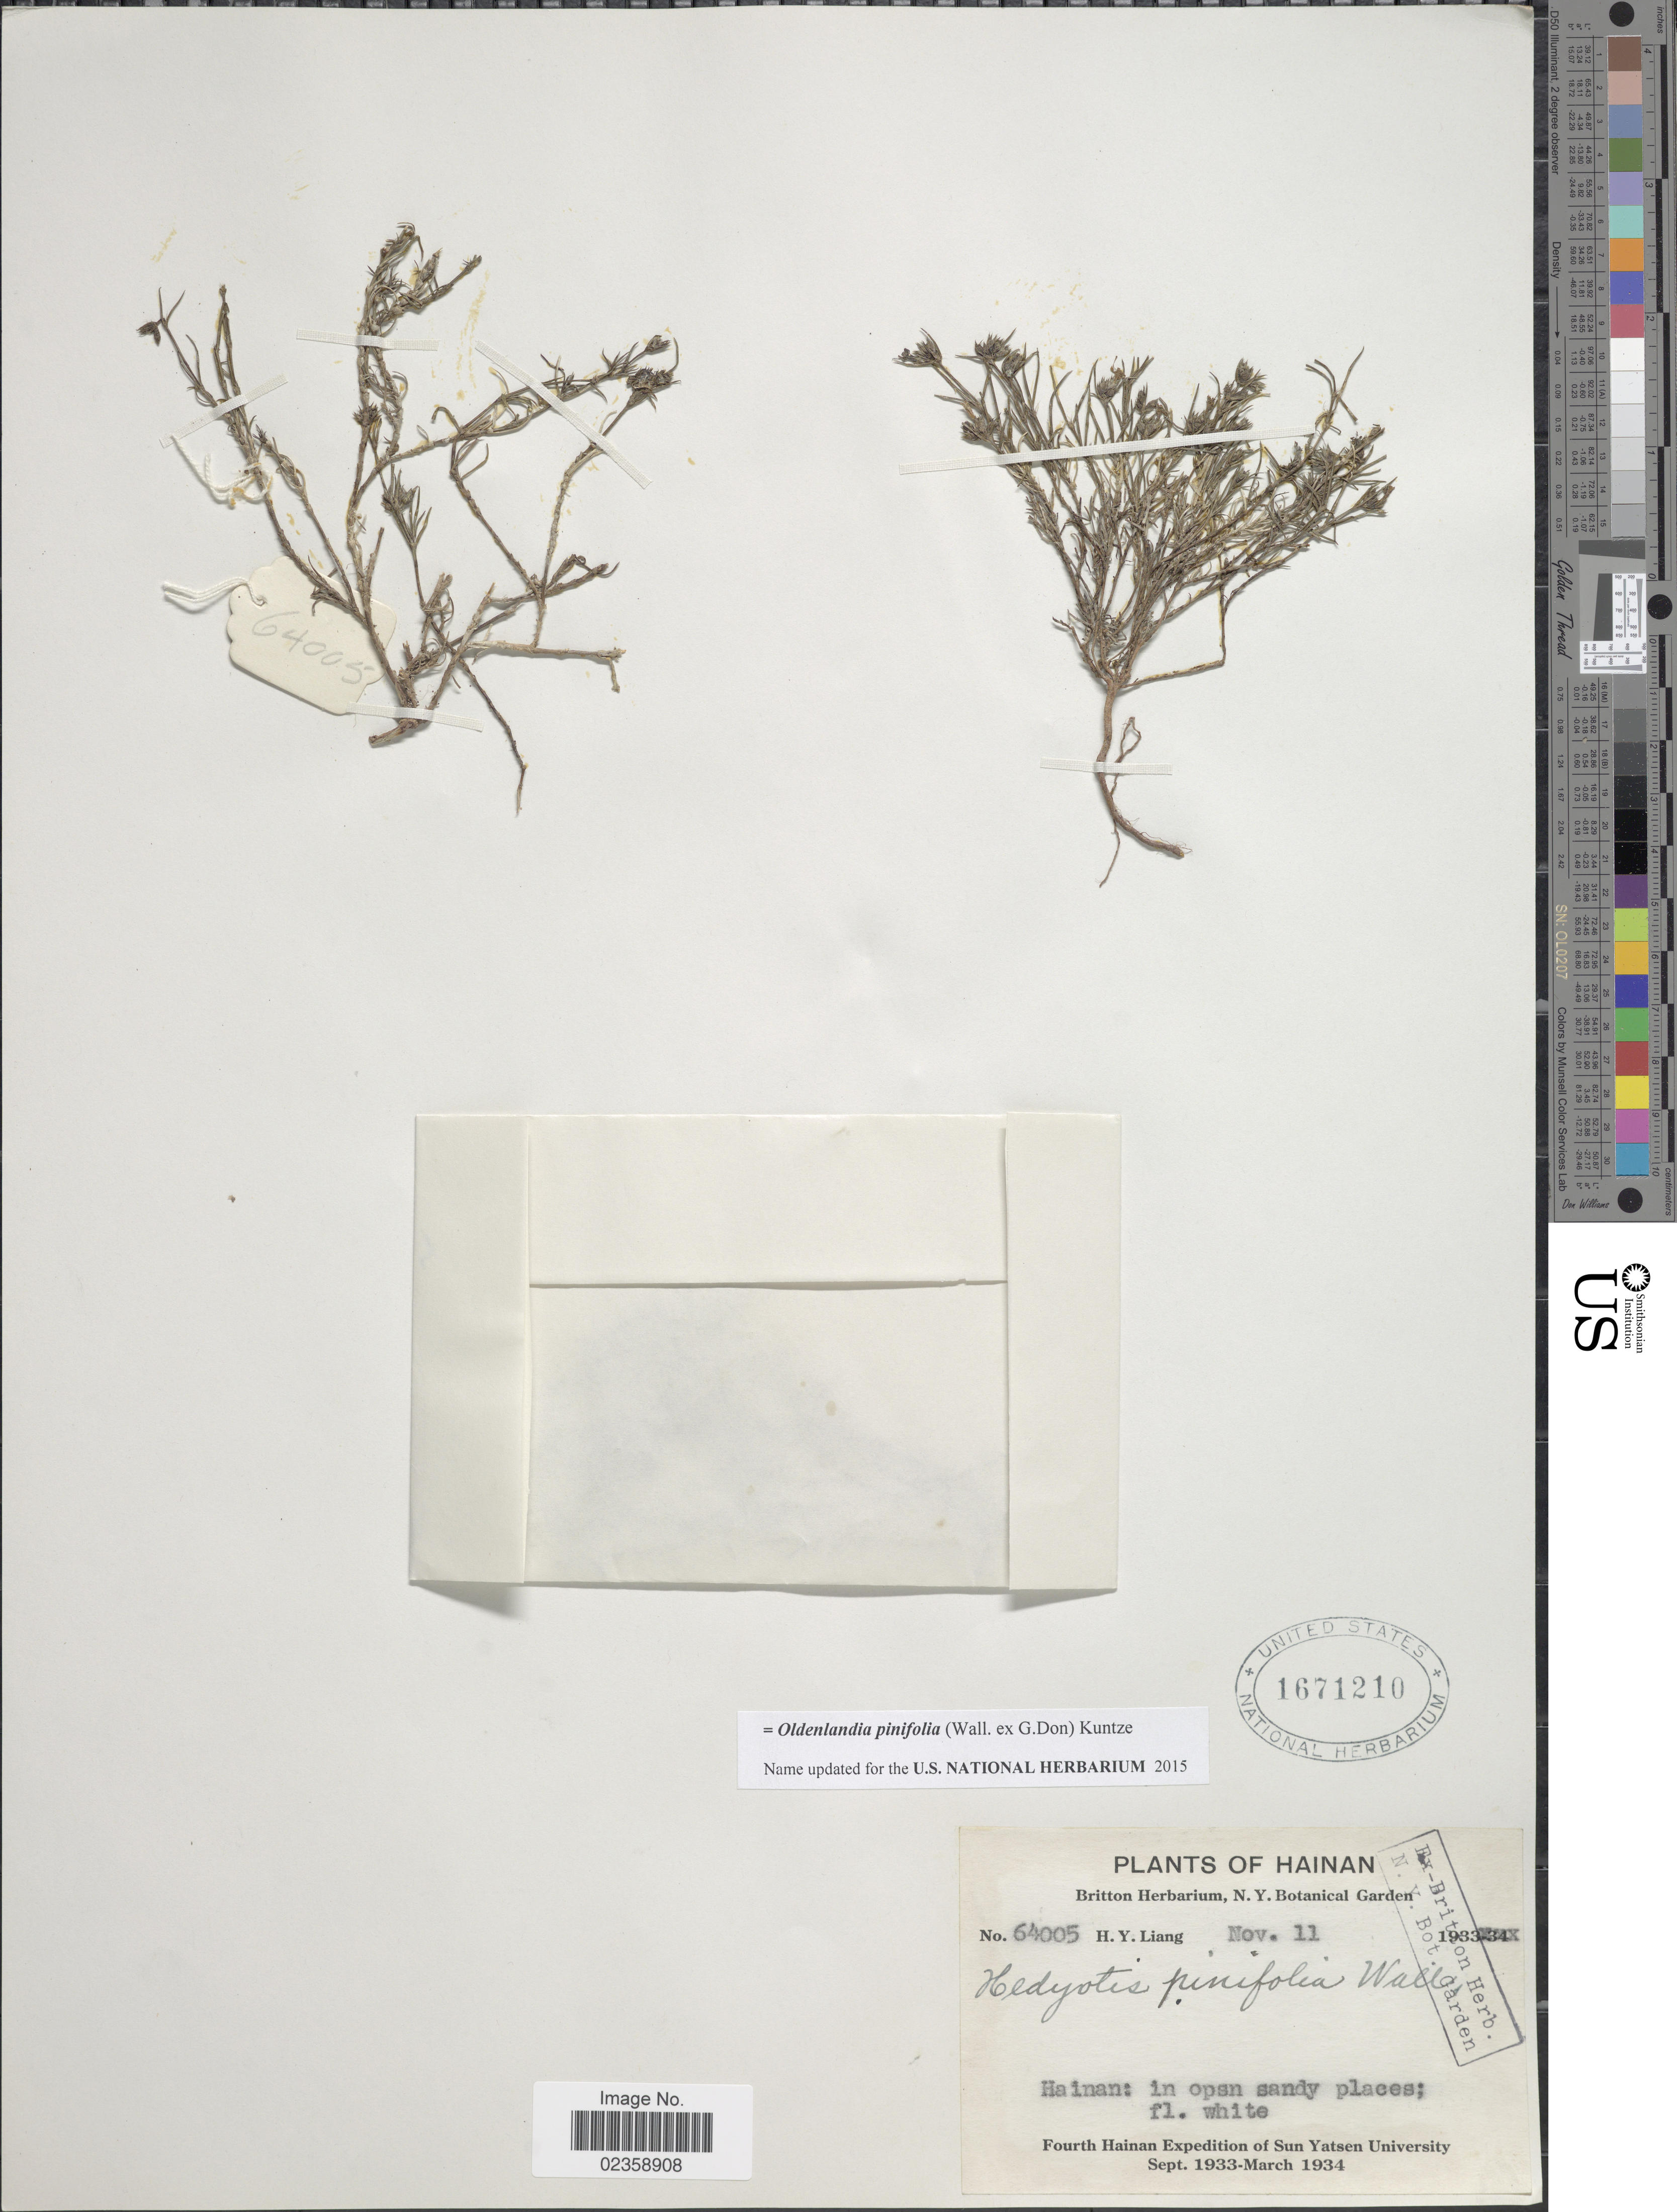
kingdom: Plantae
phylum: Tracheophyta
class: Magnoliopsida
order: Gentianales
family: Rubiaceae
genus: Oldenlandia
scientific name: Oldenlandia pinifolia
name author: (Wall. ex G. Don) Kuntze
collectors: H. Y. Liang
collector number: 64005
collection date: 1933-11-11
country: China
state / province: Hainan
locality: Hainan: in open sandy places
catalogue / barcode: US 1671210